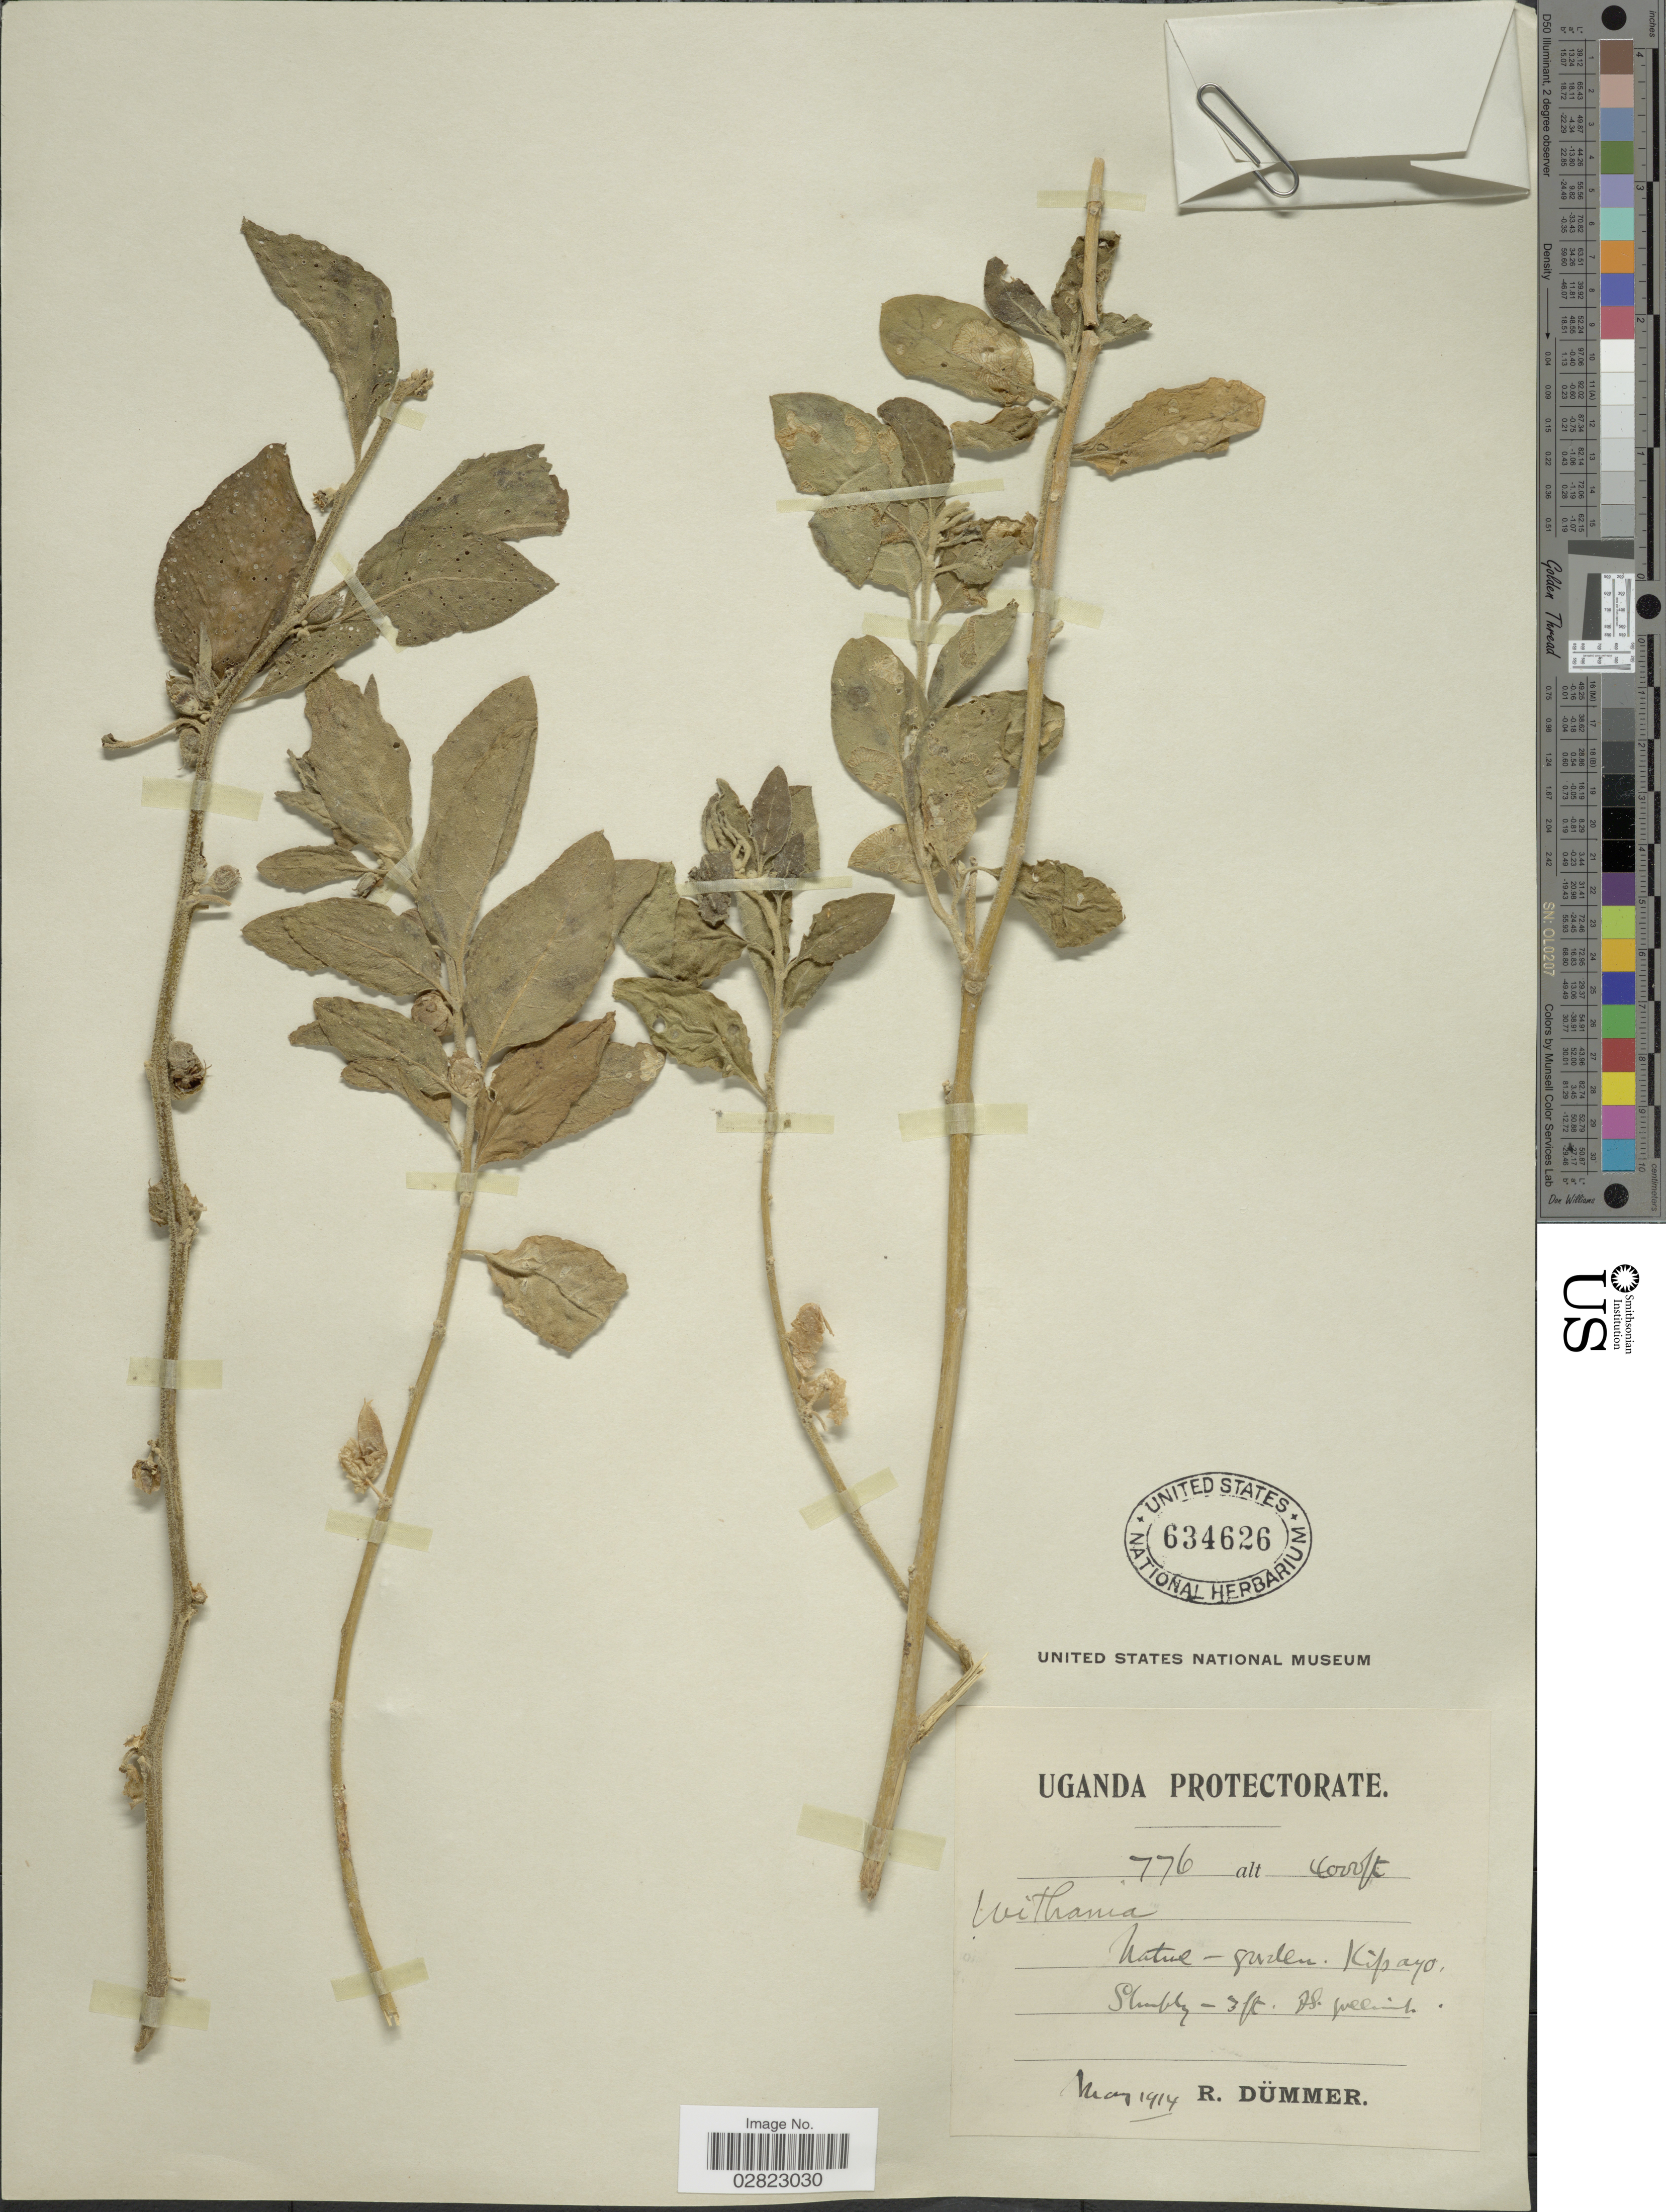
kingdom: Plantae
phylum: Tracheophyta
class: Magnoliopsida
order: Solanales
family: Solanaceae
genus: Withania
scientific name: Withania somnifera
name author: (L.) Dunal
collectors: R. Duemmer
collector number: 776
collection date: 1914-05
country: Uganda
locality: Uganda Protectorate. Native-garden, Kipayo.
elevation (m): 1219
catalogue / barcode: US 634626